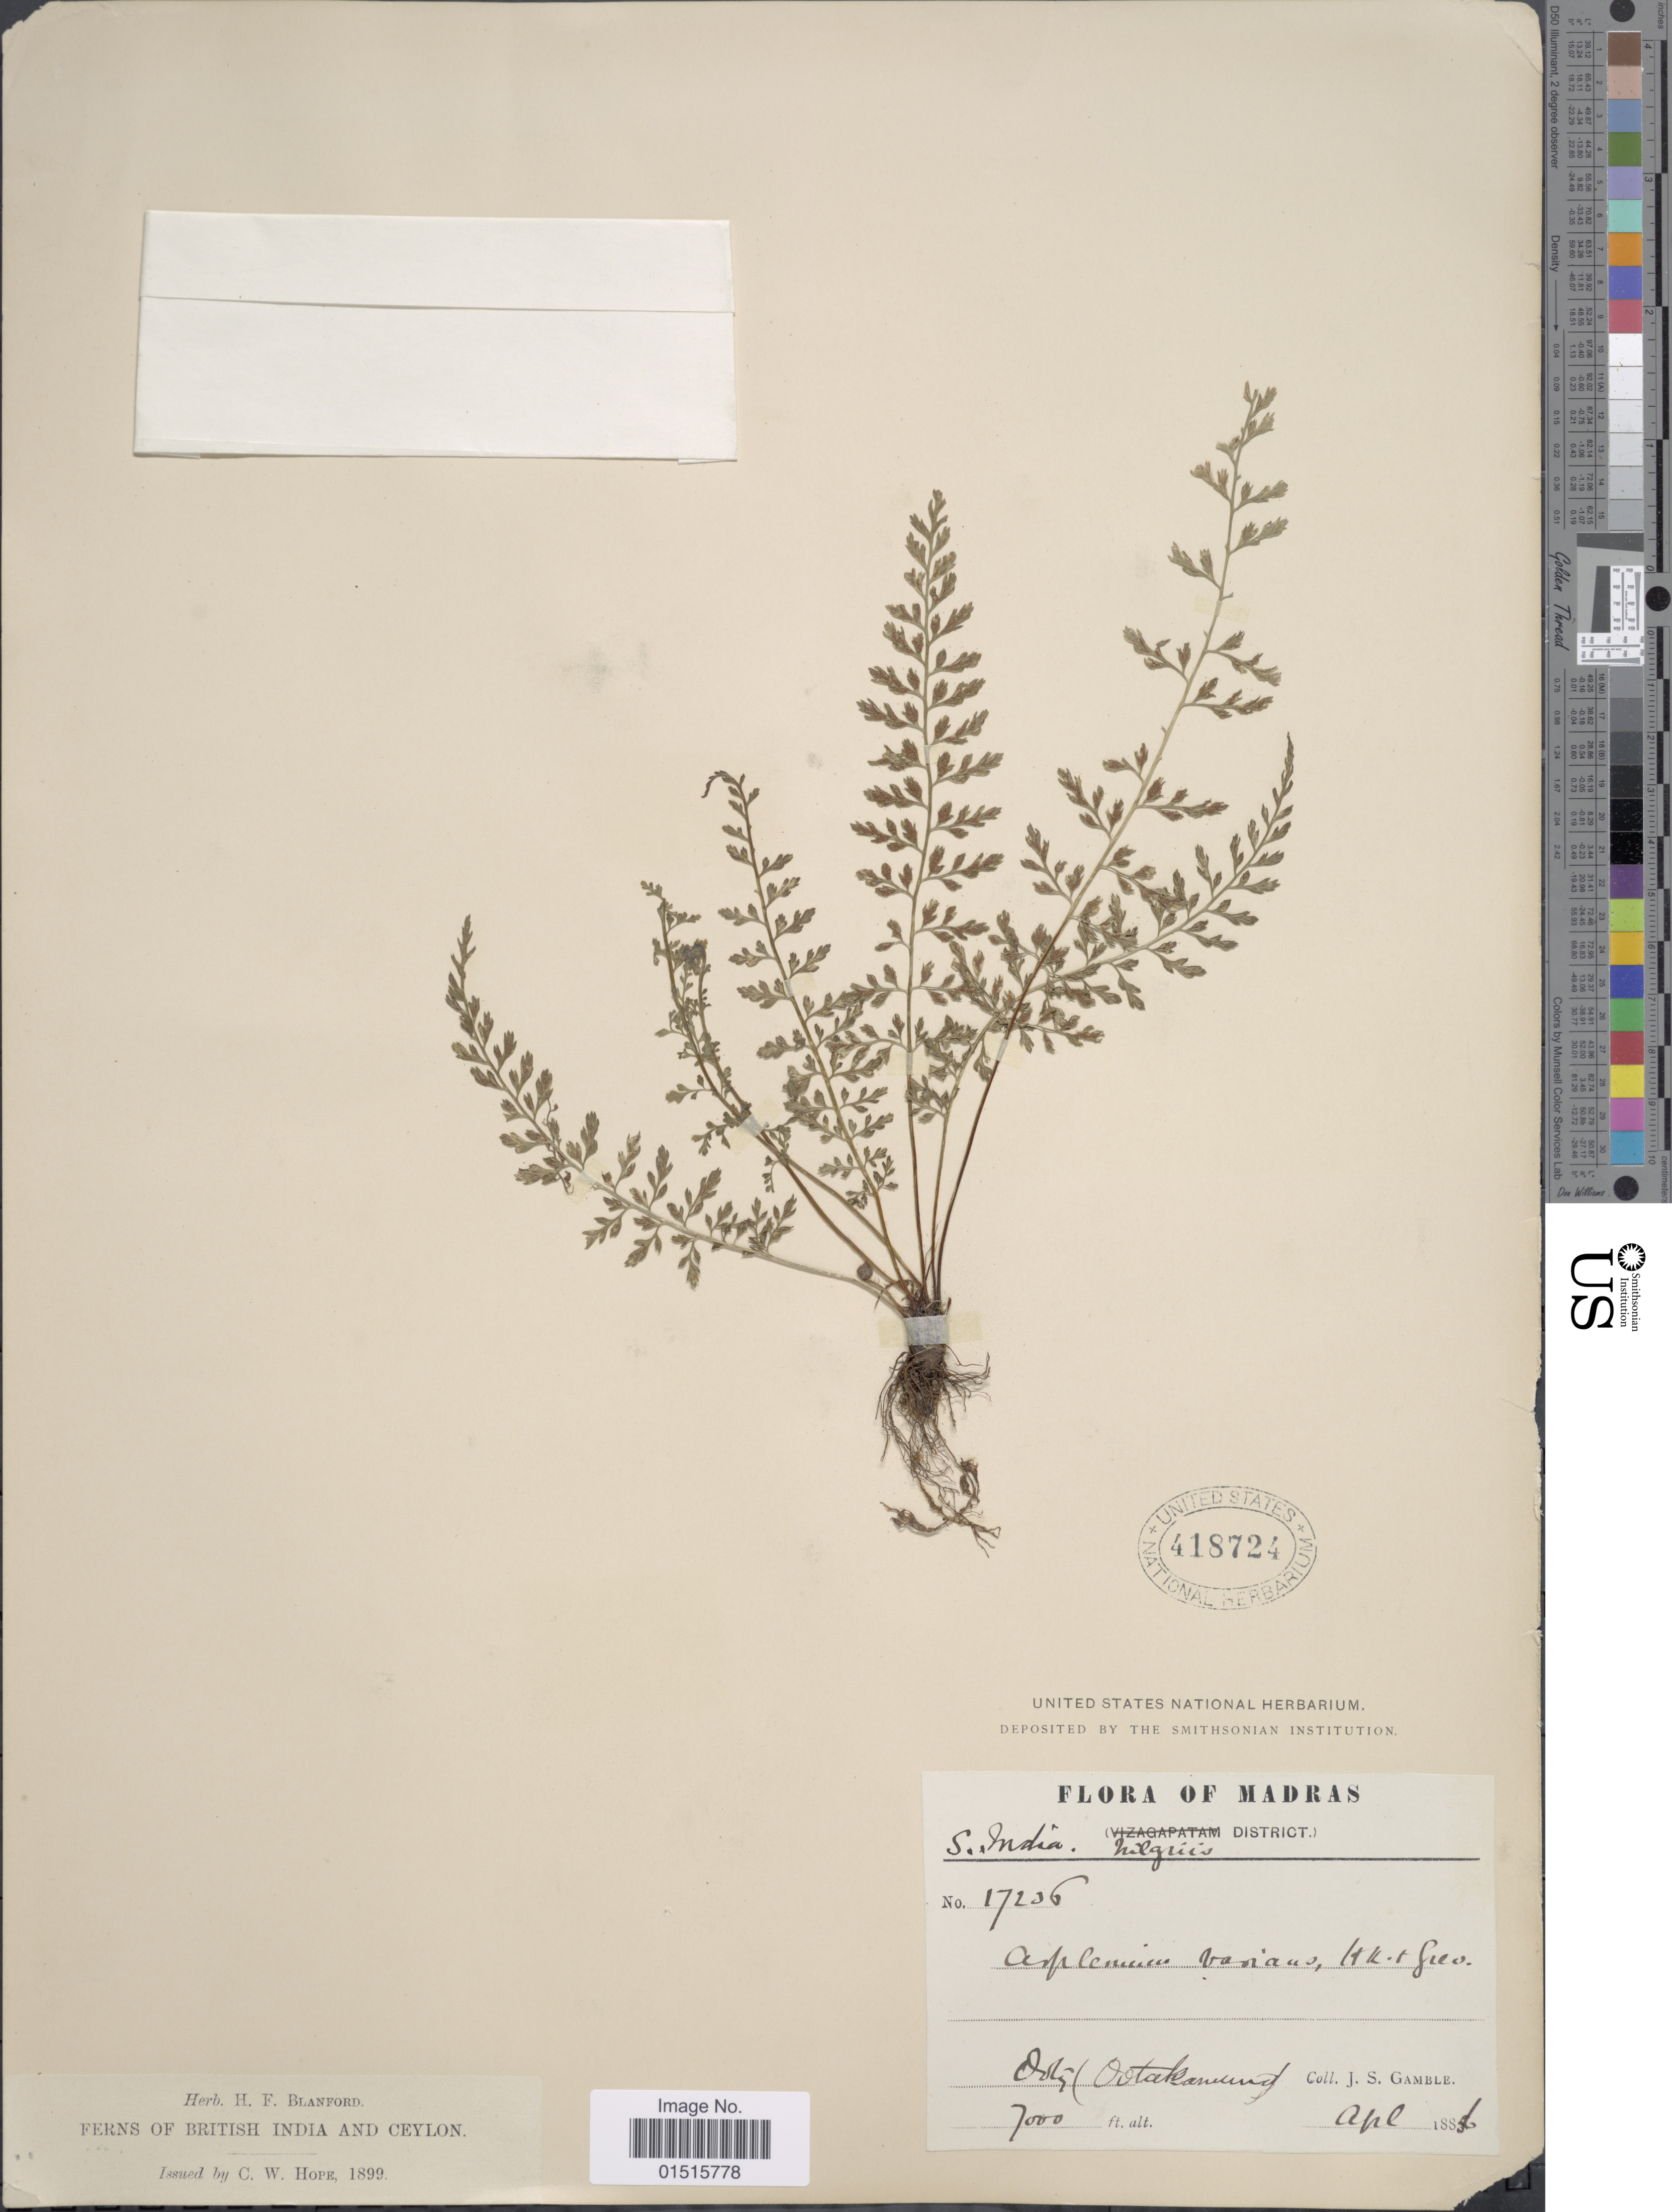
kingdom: Plantae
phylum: Tracheophyta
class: Polypodiopsida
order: Polypodiales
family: Aspleniaceae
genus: Asplenium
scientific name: Asplenium varians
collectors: J. S. Gamble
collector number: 17236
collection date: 1886-04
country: India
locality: Madras, S. India, Nilgiris District, Ooty (Ootakamund)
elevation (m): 2134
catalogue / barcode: US 418724